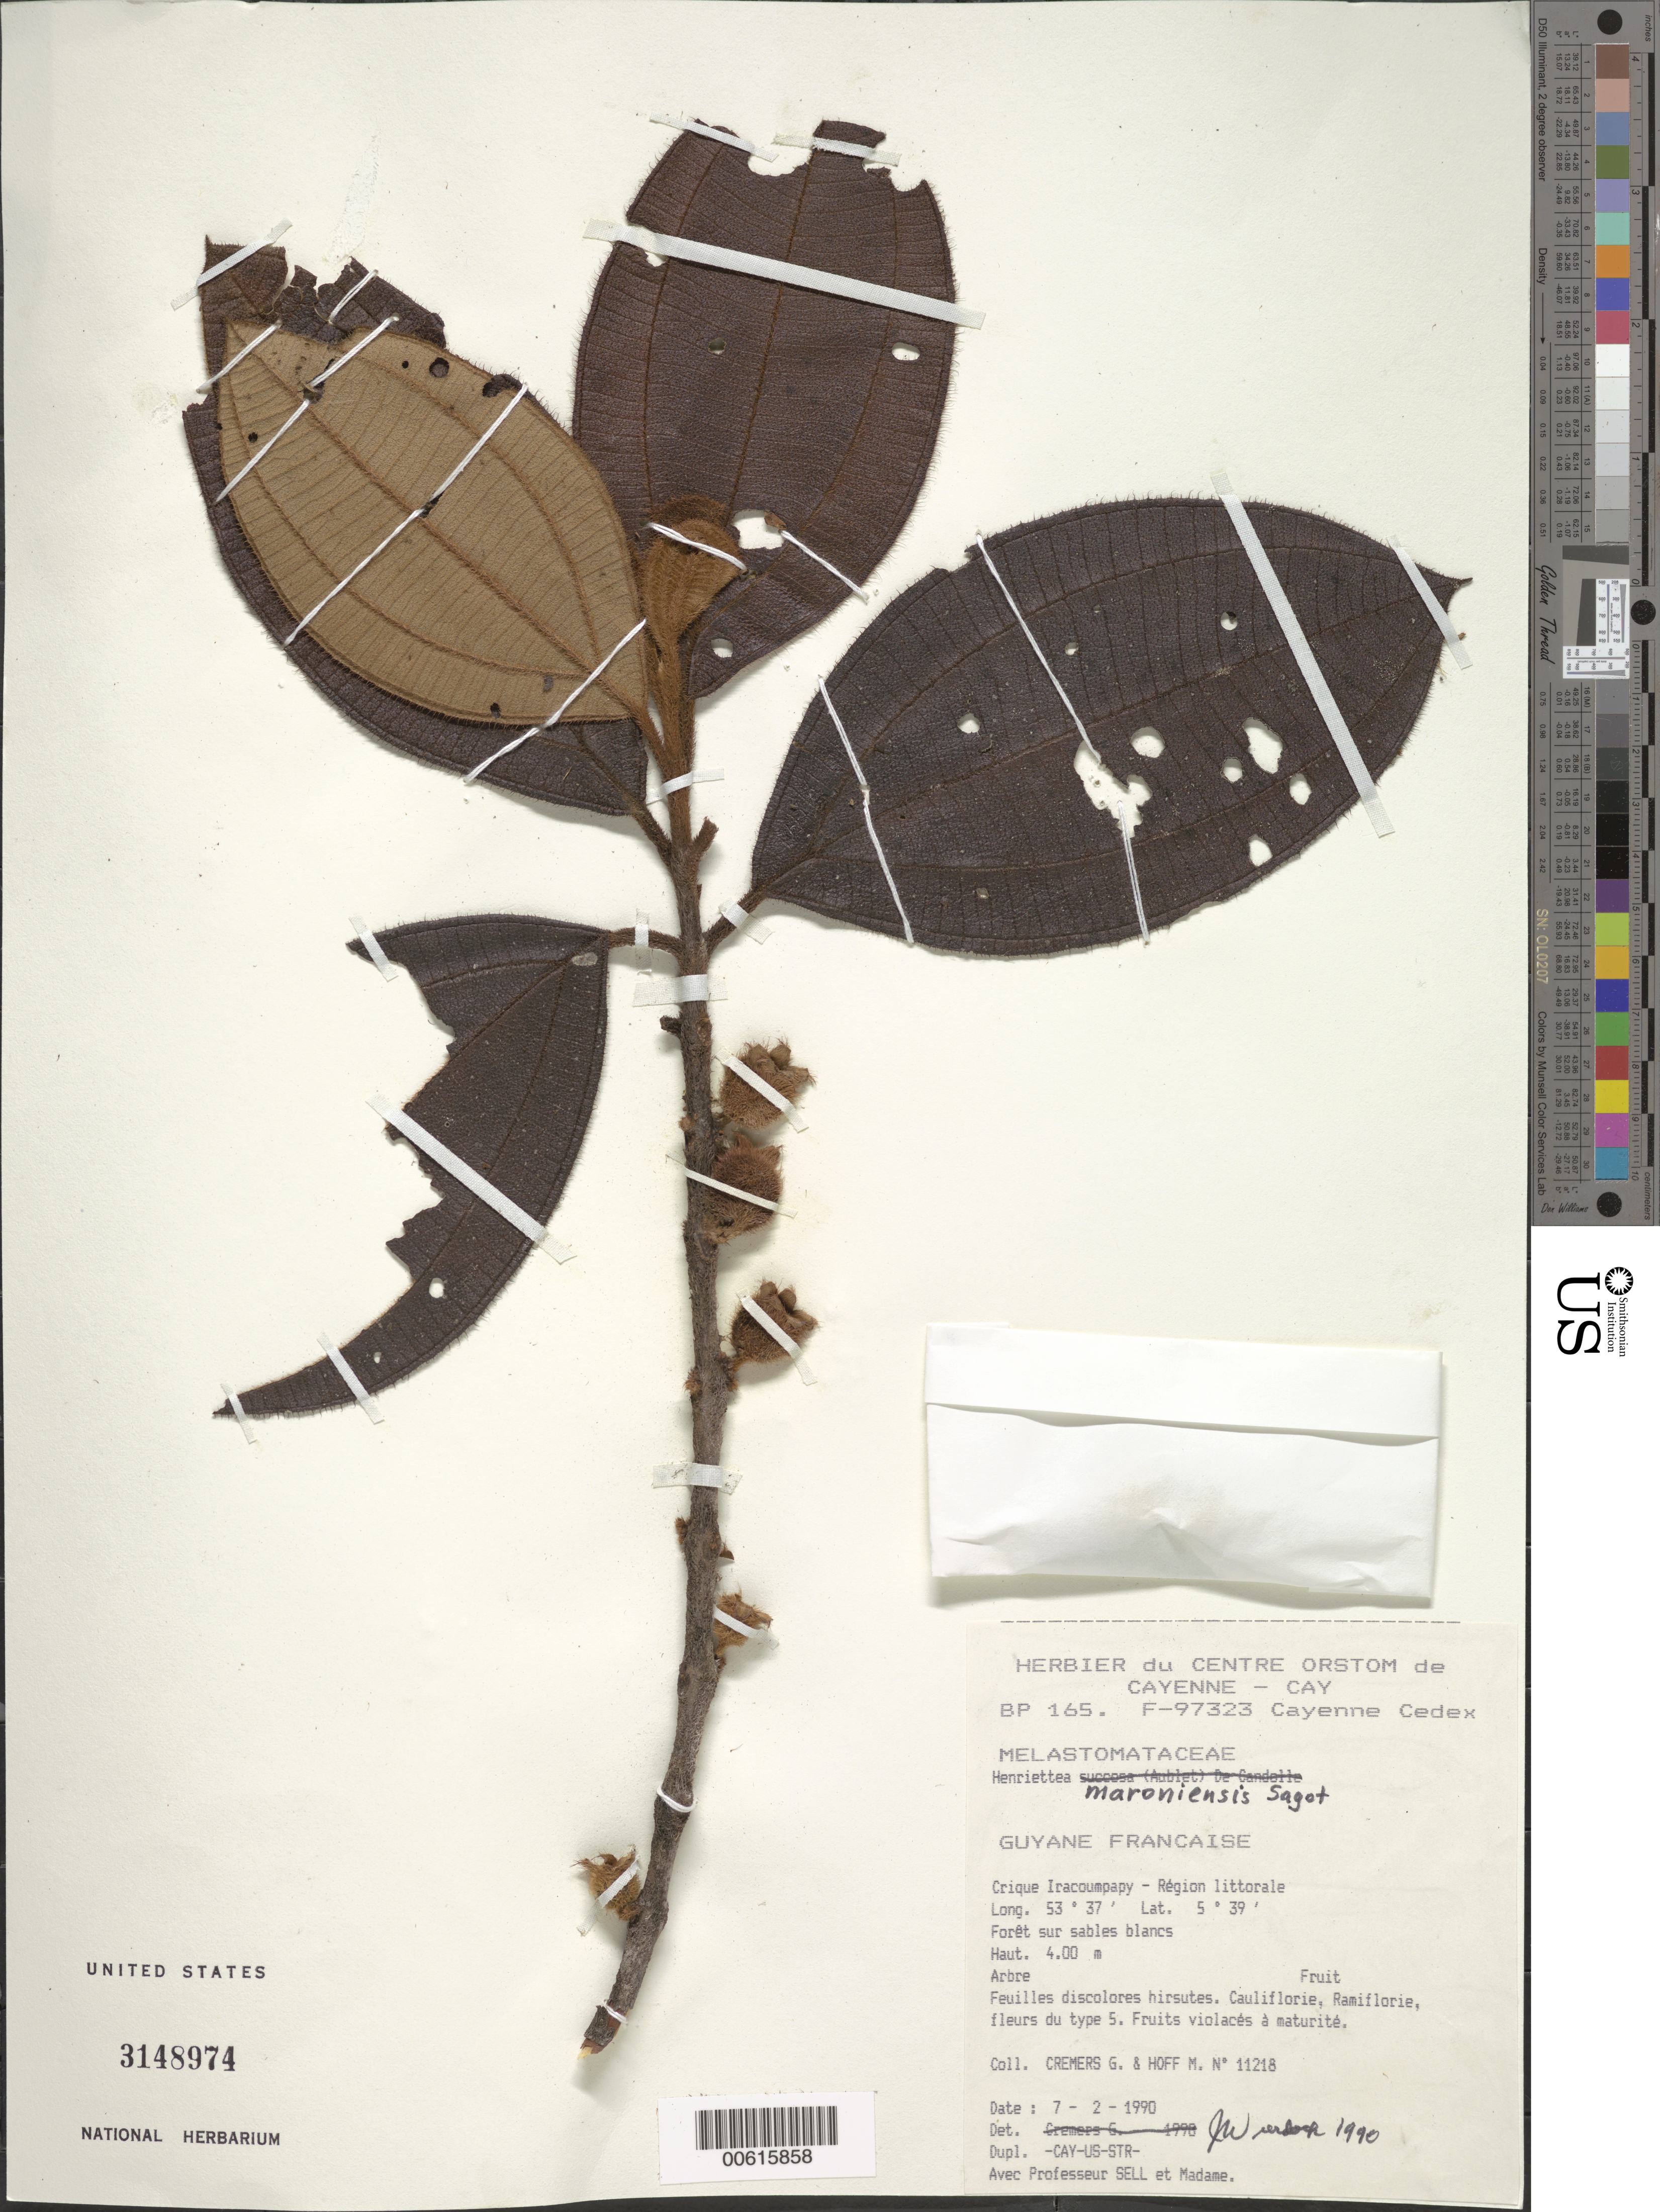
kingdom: Plantae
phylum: Tracheophyta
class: Magnoliopsida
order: Myrtales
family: Melastomataceae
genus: Henriettea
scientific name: Henriettea maroniensis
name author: Sagot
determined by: Wurdack, John J., (US), US (UNITED STATES)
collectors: G. Cremers & M. Hoff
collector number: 11218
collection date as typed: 7-Feb-90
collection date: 1990-02-07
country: French Guiana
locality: Crique Iracoumpapy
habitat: Foret sur sables blancs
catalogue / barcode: US 3148974